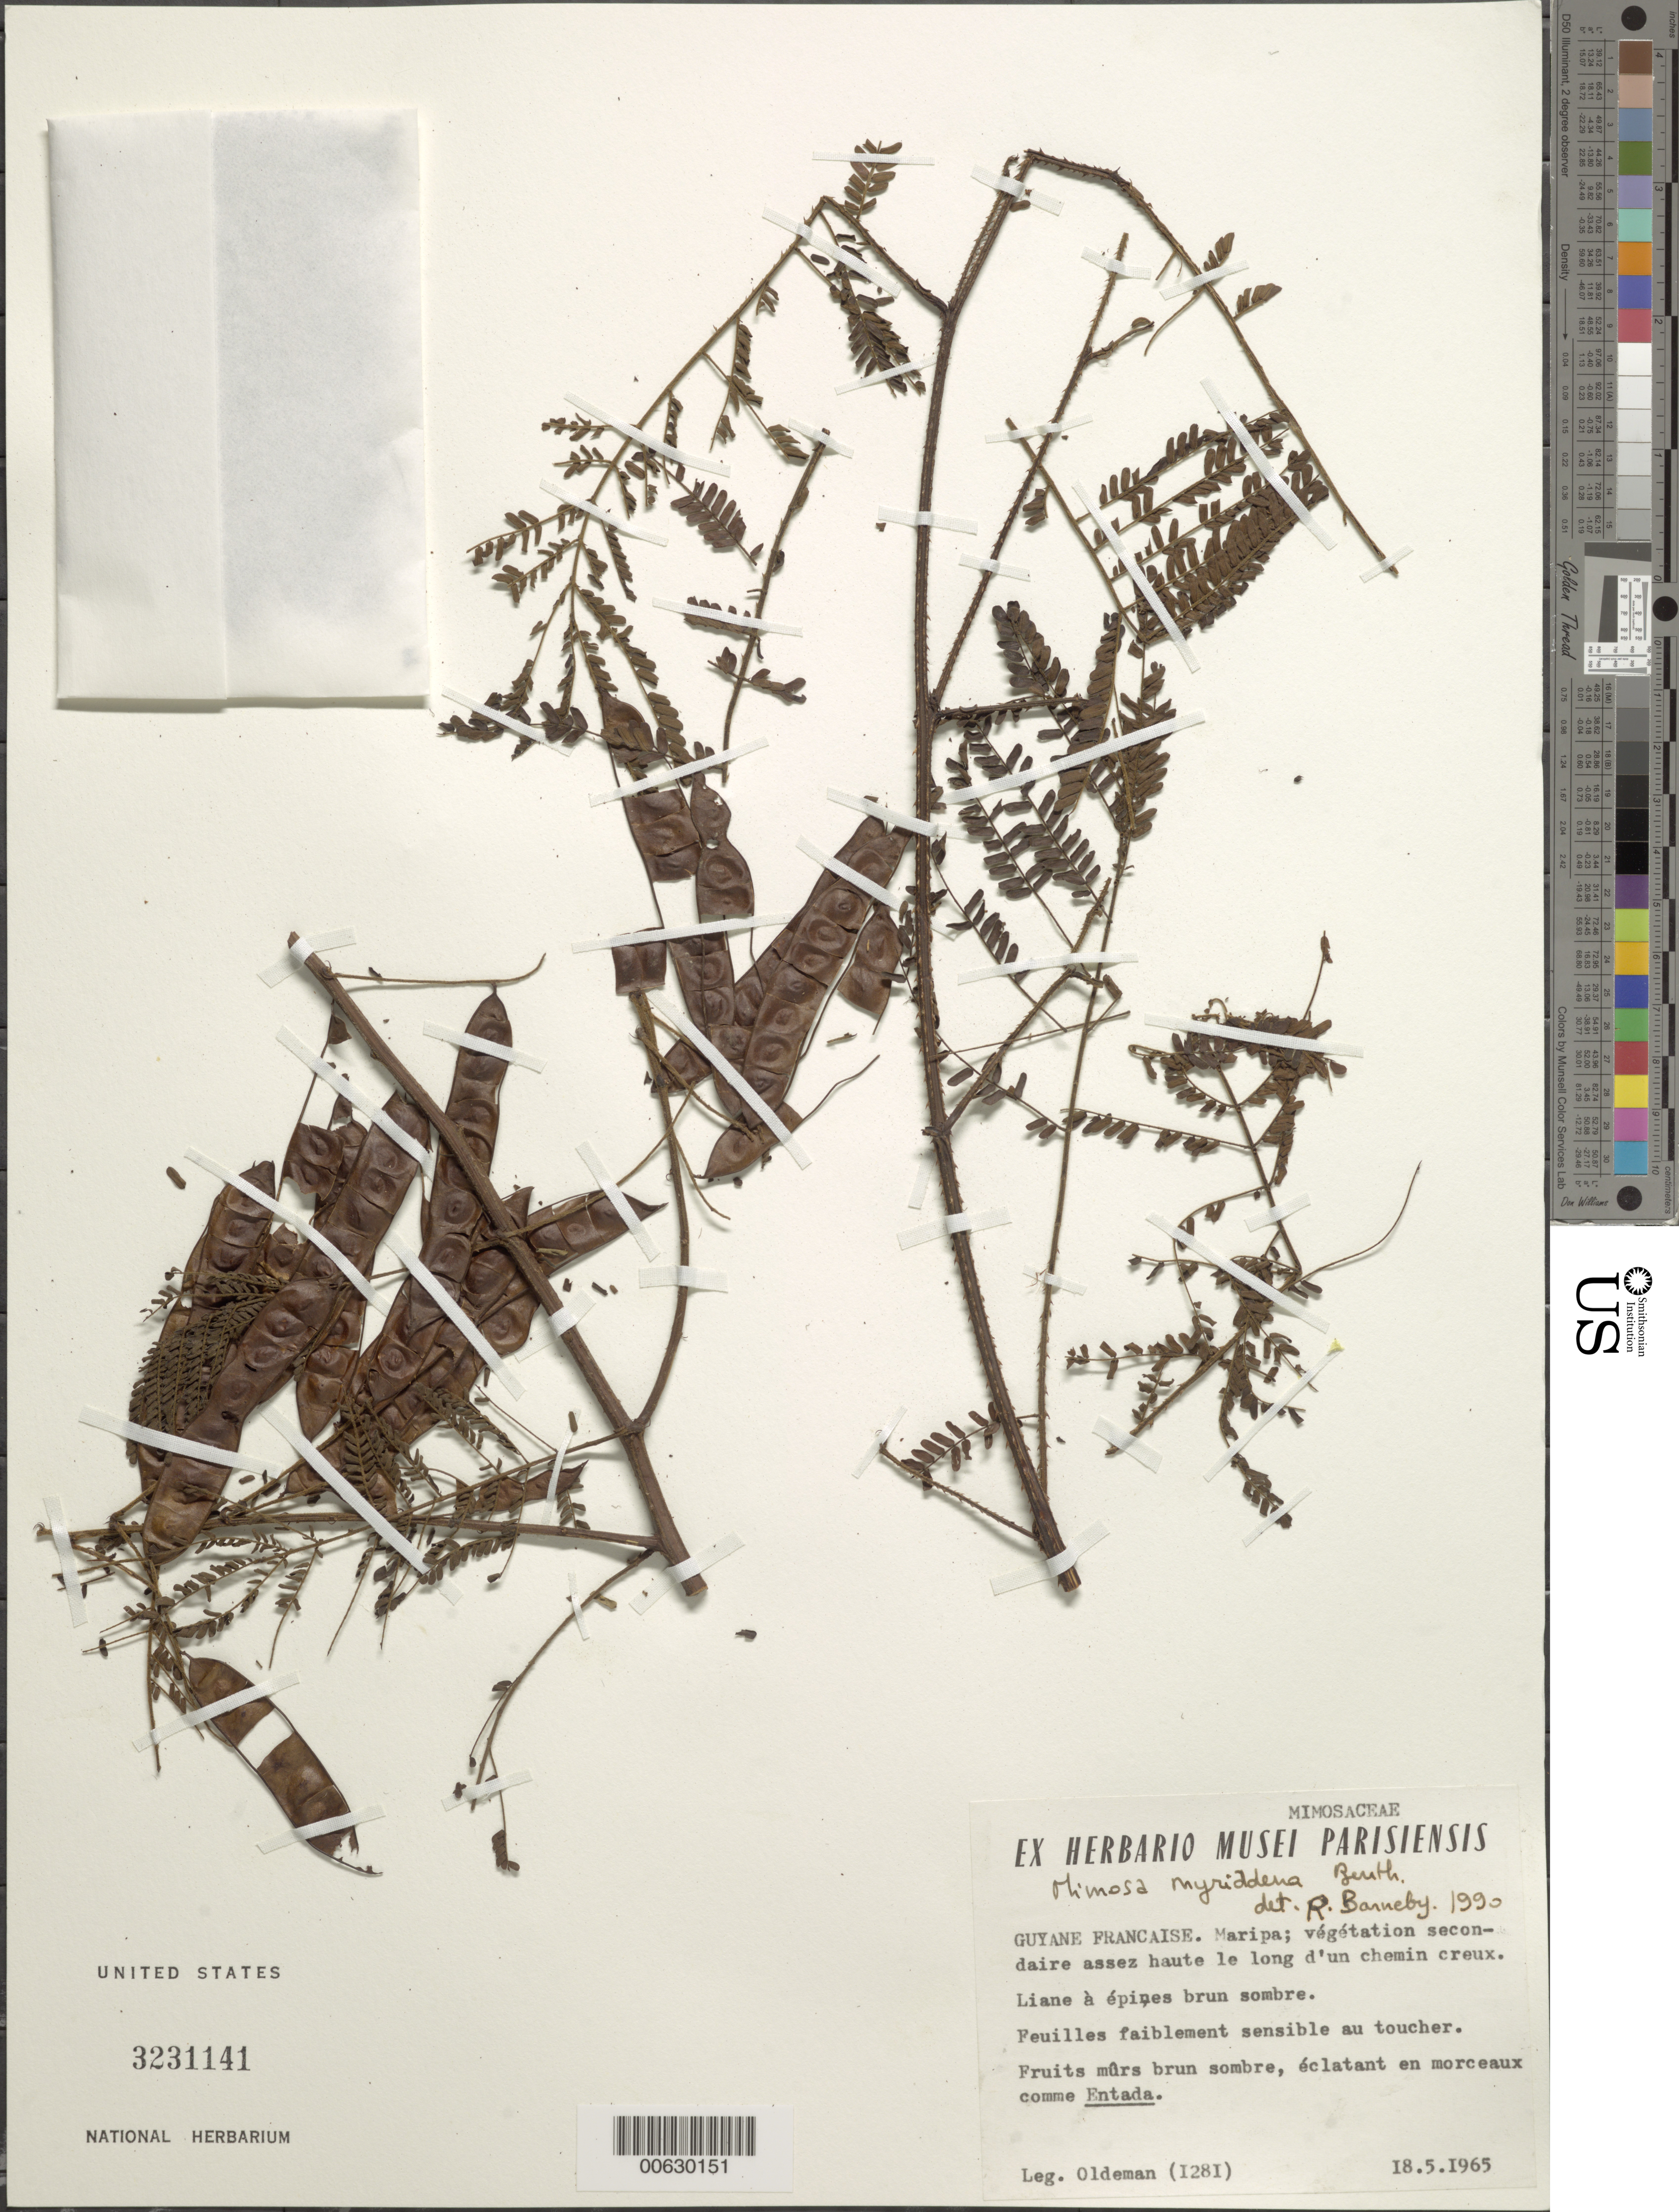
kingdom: Plantae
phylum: Tracheophyta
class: Magnoliopsida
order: Fabales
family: Fabaceae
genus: Mimosa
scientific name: Mimosa myriadenia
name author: Benth.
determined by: Barneby, Rupert C., (NY)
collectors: R. Oldeman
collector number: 1281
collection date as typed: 18-May-65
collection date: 1965-05-18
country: French Guiana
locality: Maripa, Bas-Oyapock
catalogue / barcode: US 3231141